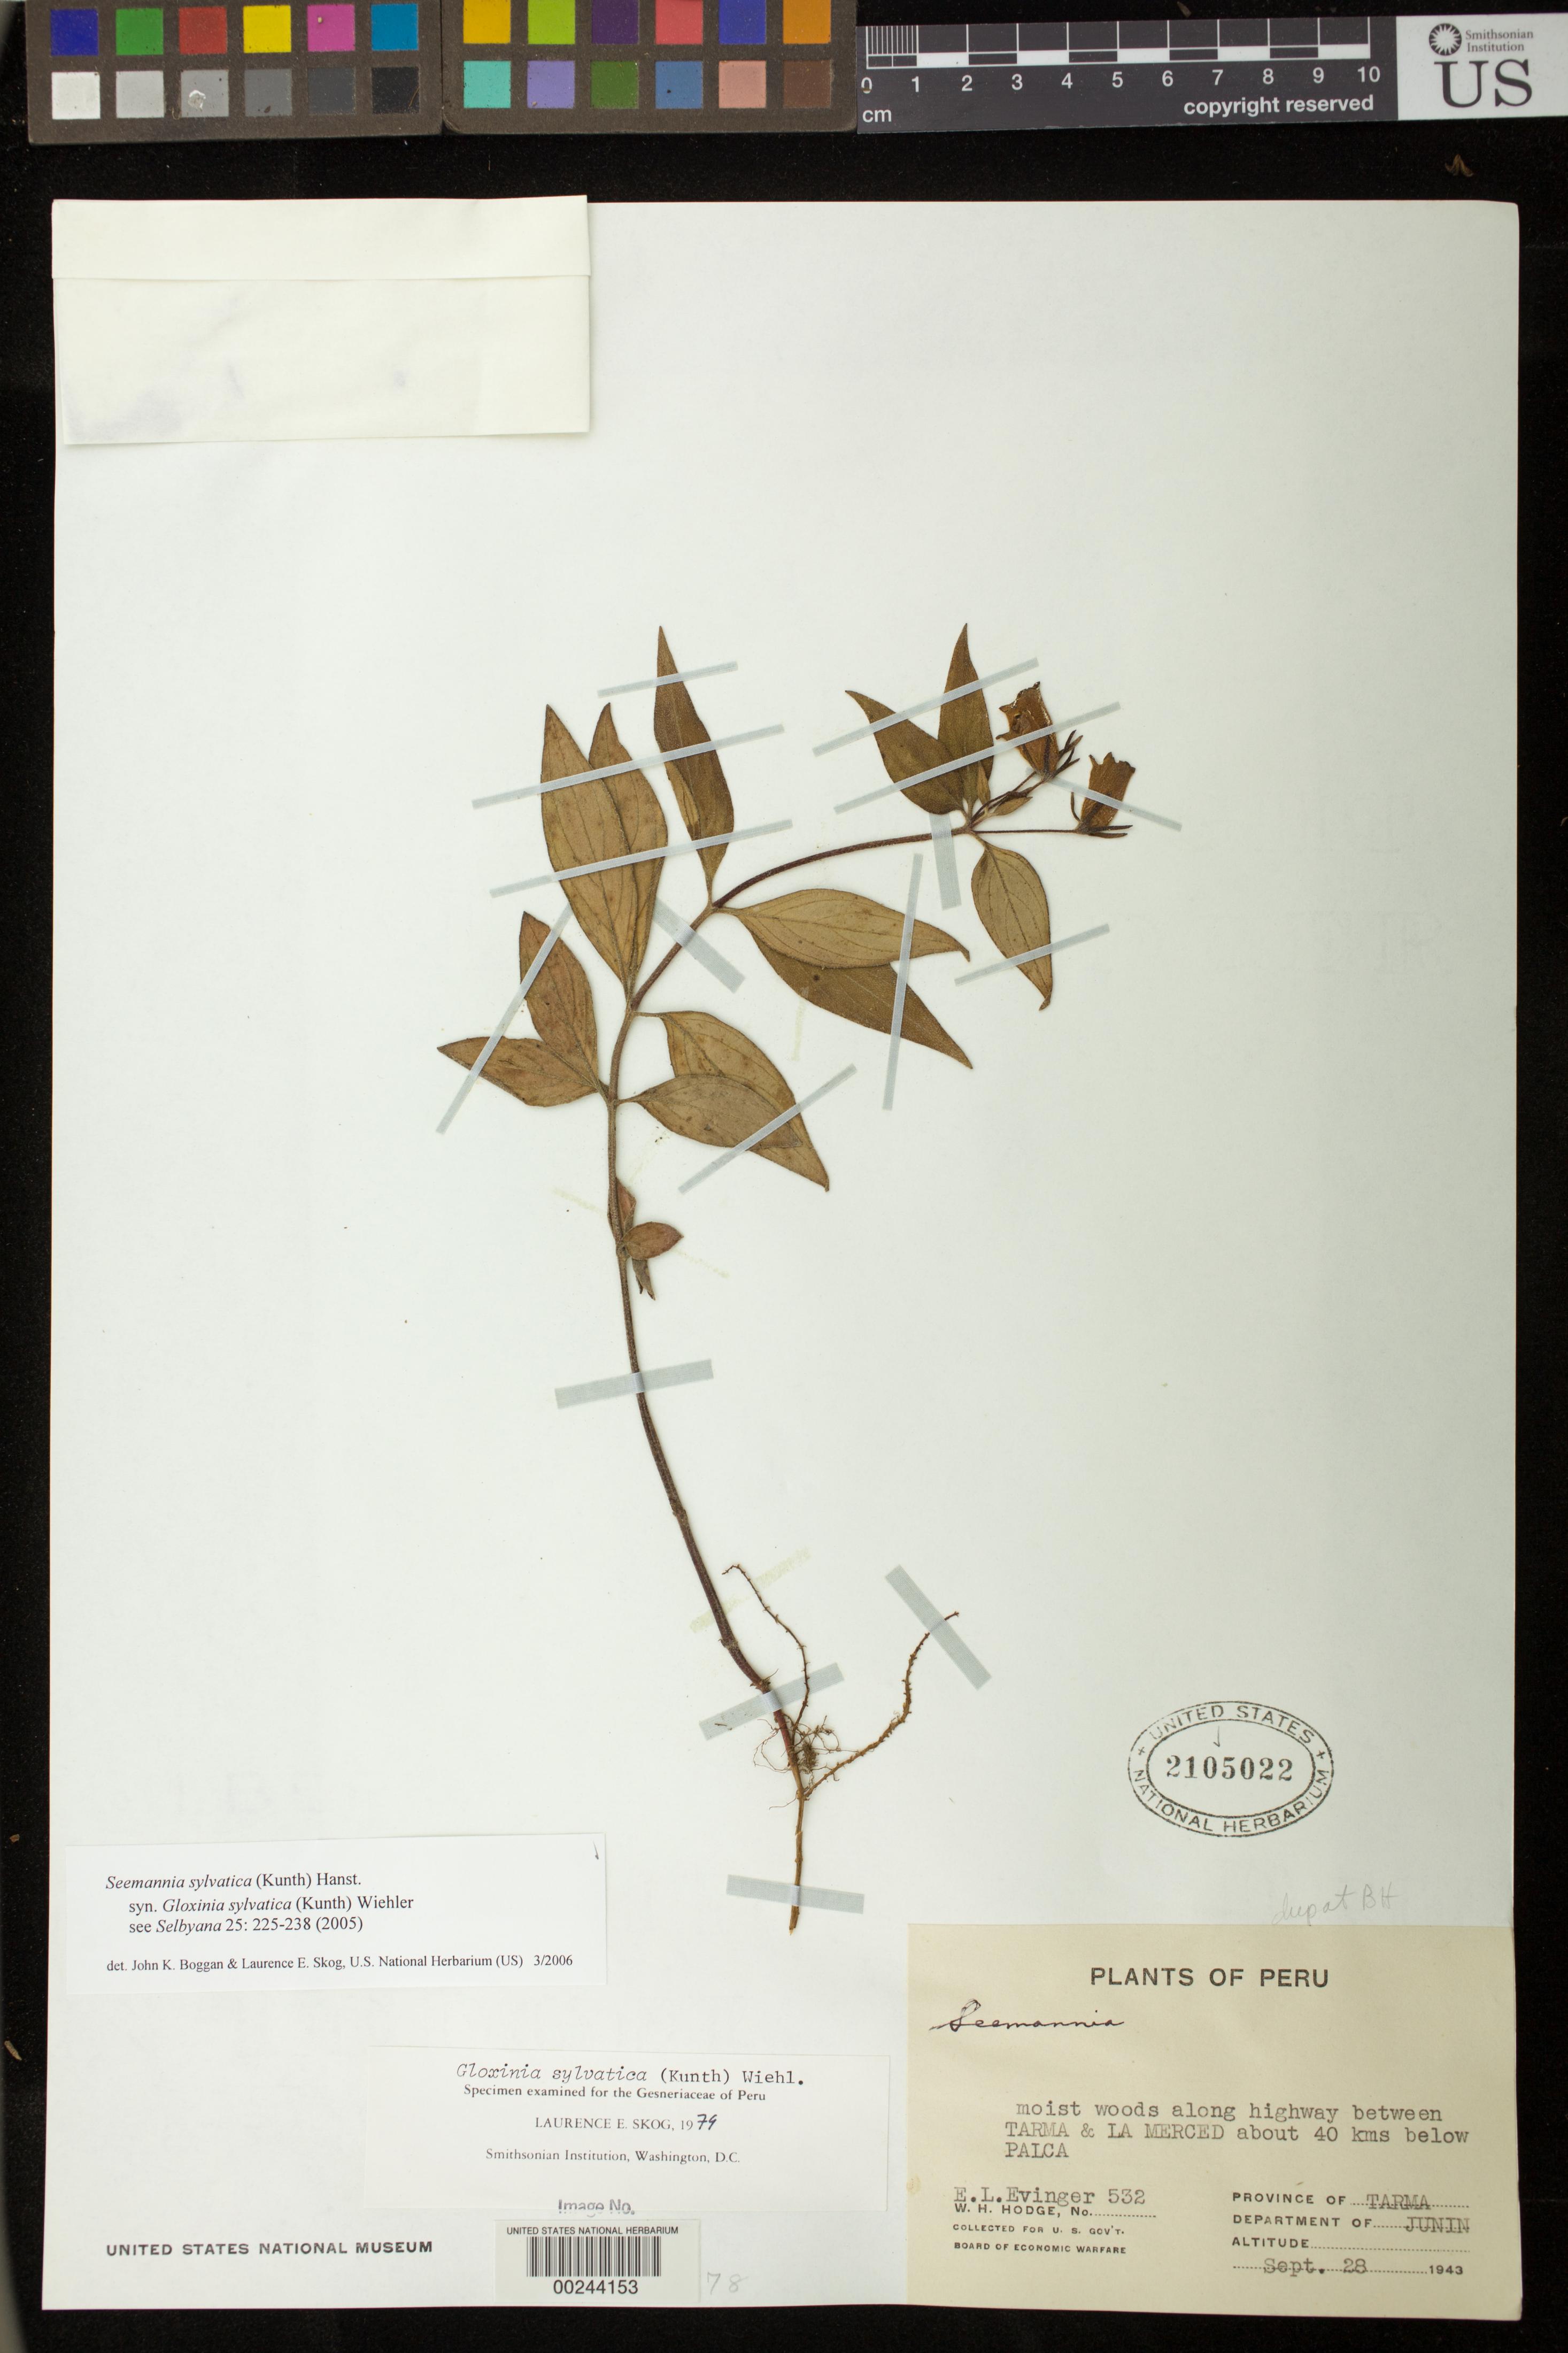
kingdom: Plantae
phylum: Tracheophyta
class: Magnoliopsida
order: Lamiales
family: Gesneriaceae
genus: Seemannia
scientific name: Seemannia sylvatica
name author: (Kunth) Hanst.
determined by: Boggan, J. K.; Skog, L. E.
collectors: E. Evinger & W. Hodge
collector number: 532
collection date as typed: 28 Sep 1943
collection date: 1943-09-28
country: Peru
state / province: Junín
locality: Prov. Tarma; between Tarma and La Merced about 40 km below Palca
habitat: Moist woods along highway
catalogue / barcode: US 2105022